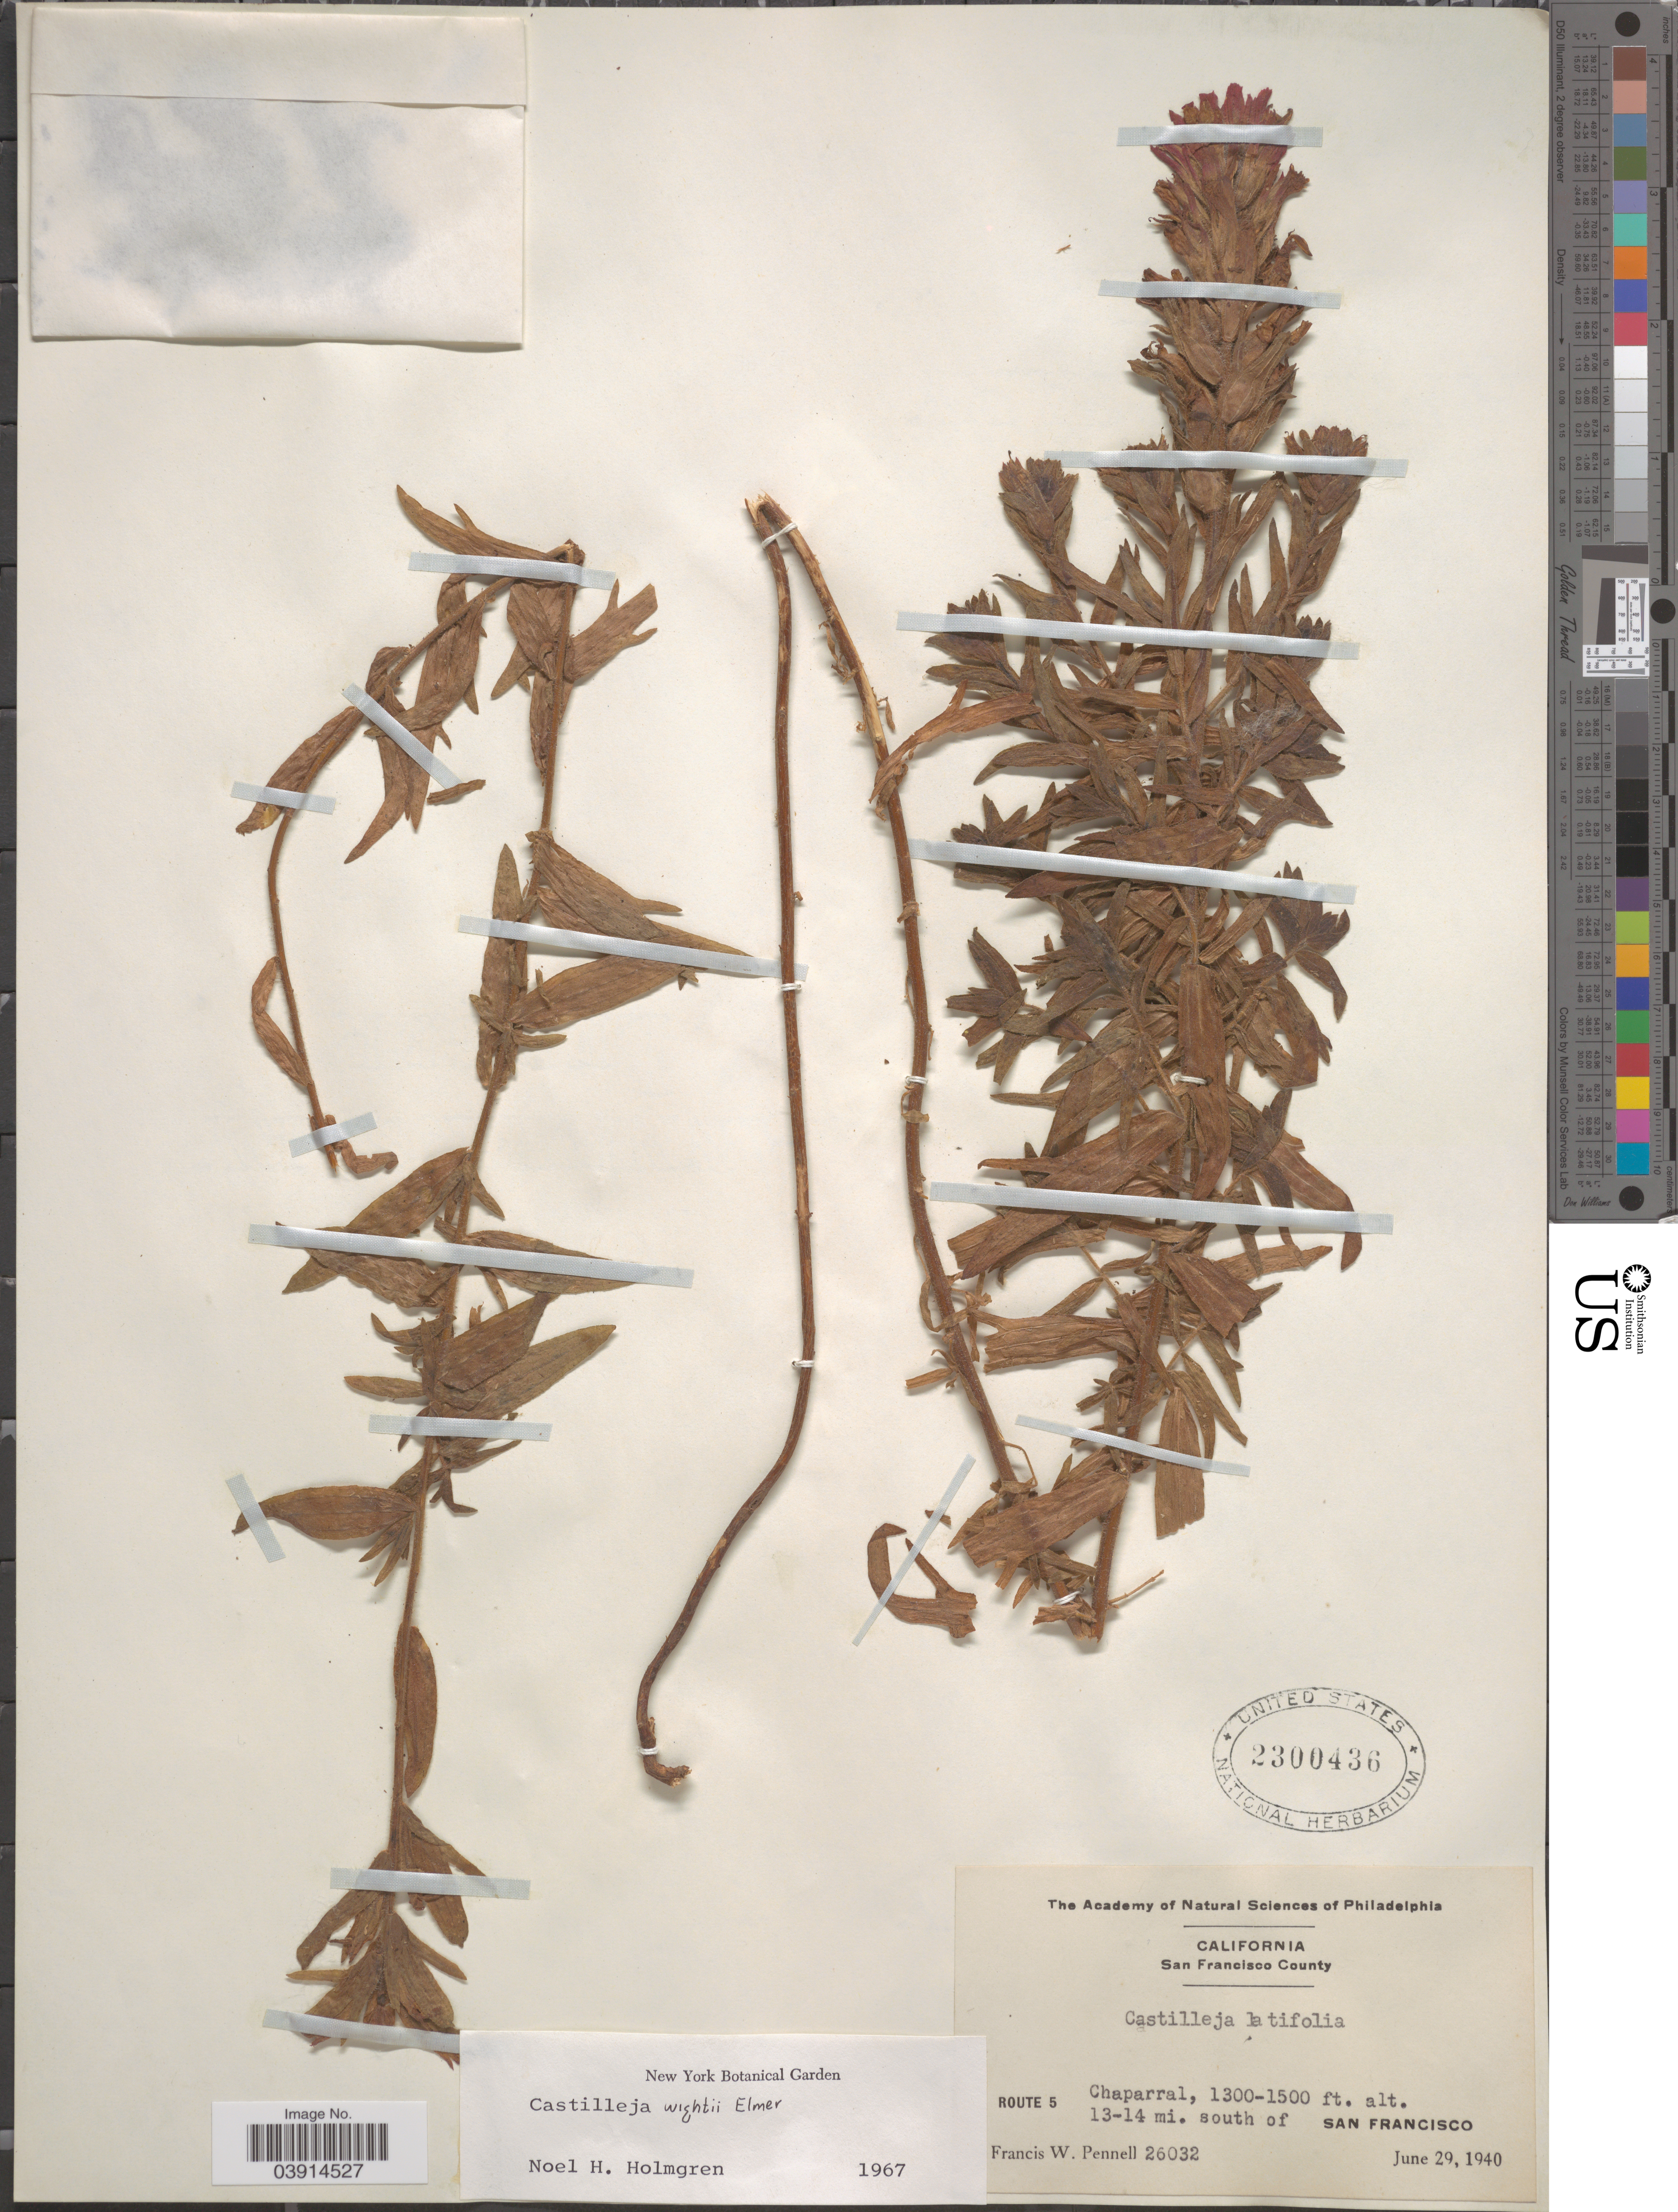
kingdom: Plantae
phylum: Tracheophyta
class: Magnoliopsida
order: Lamiales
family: Orobanchaceae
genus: Castilleja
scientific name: Castilleja wightii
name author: Elmer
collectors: F. W. Pennell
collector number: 26032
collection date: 1940-06-29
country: United States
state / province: California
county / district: San Francisco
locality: San Francisco County. Route 5. 13-14 mi. south of San Francisco.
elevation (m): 396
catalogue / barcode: US 2300436